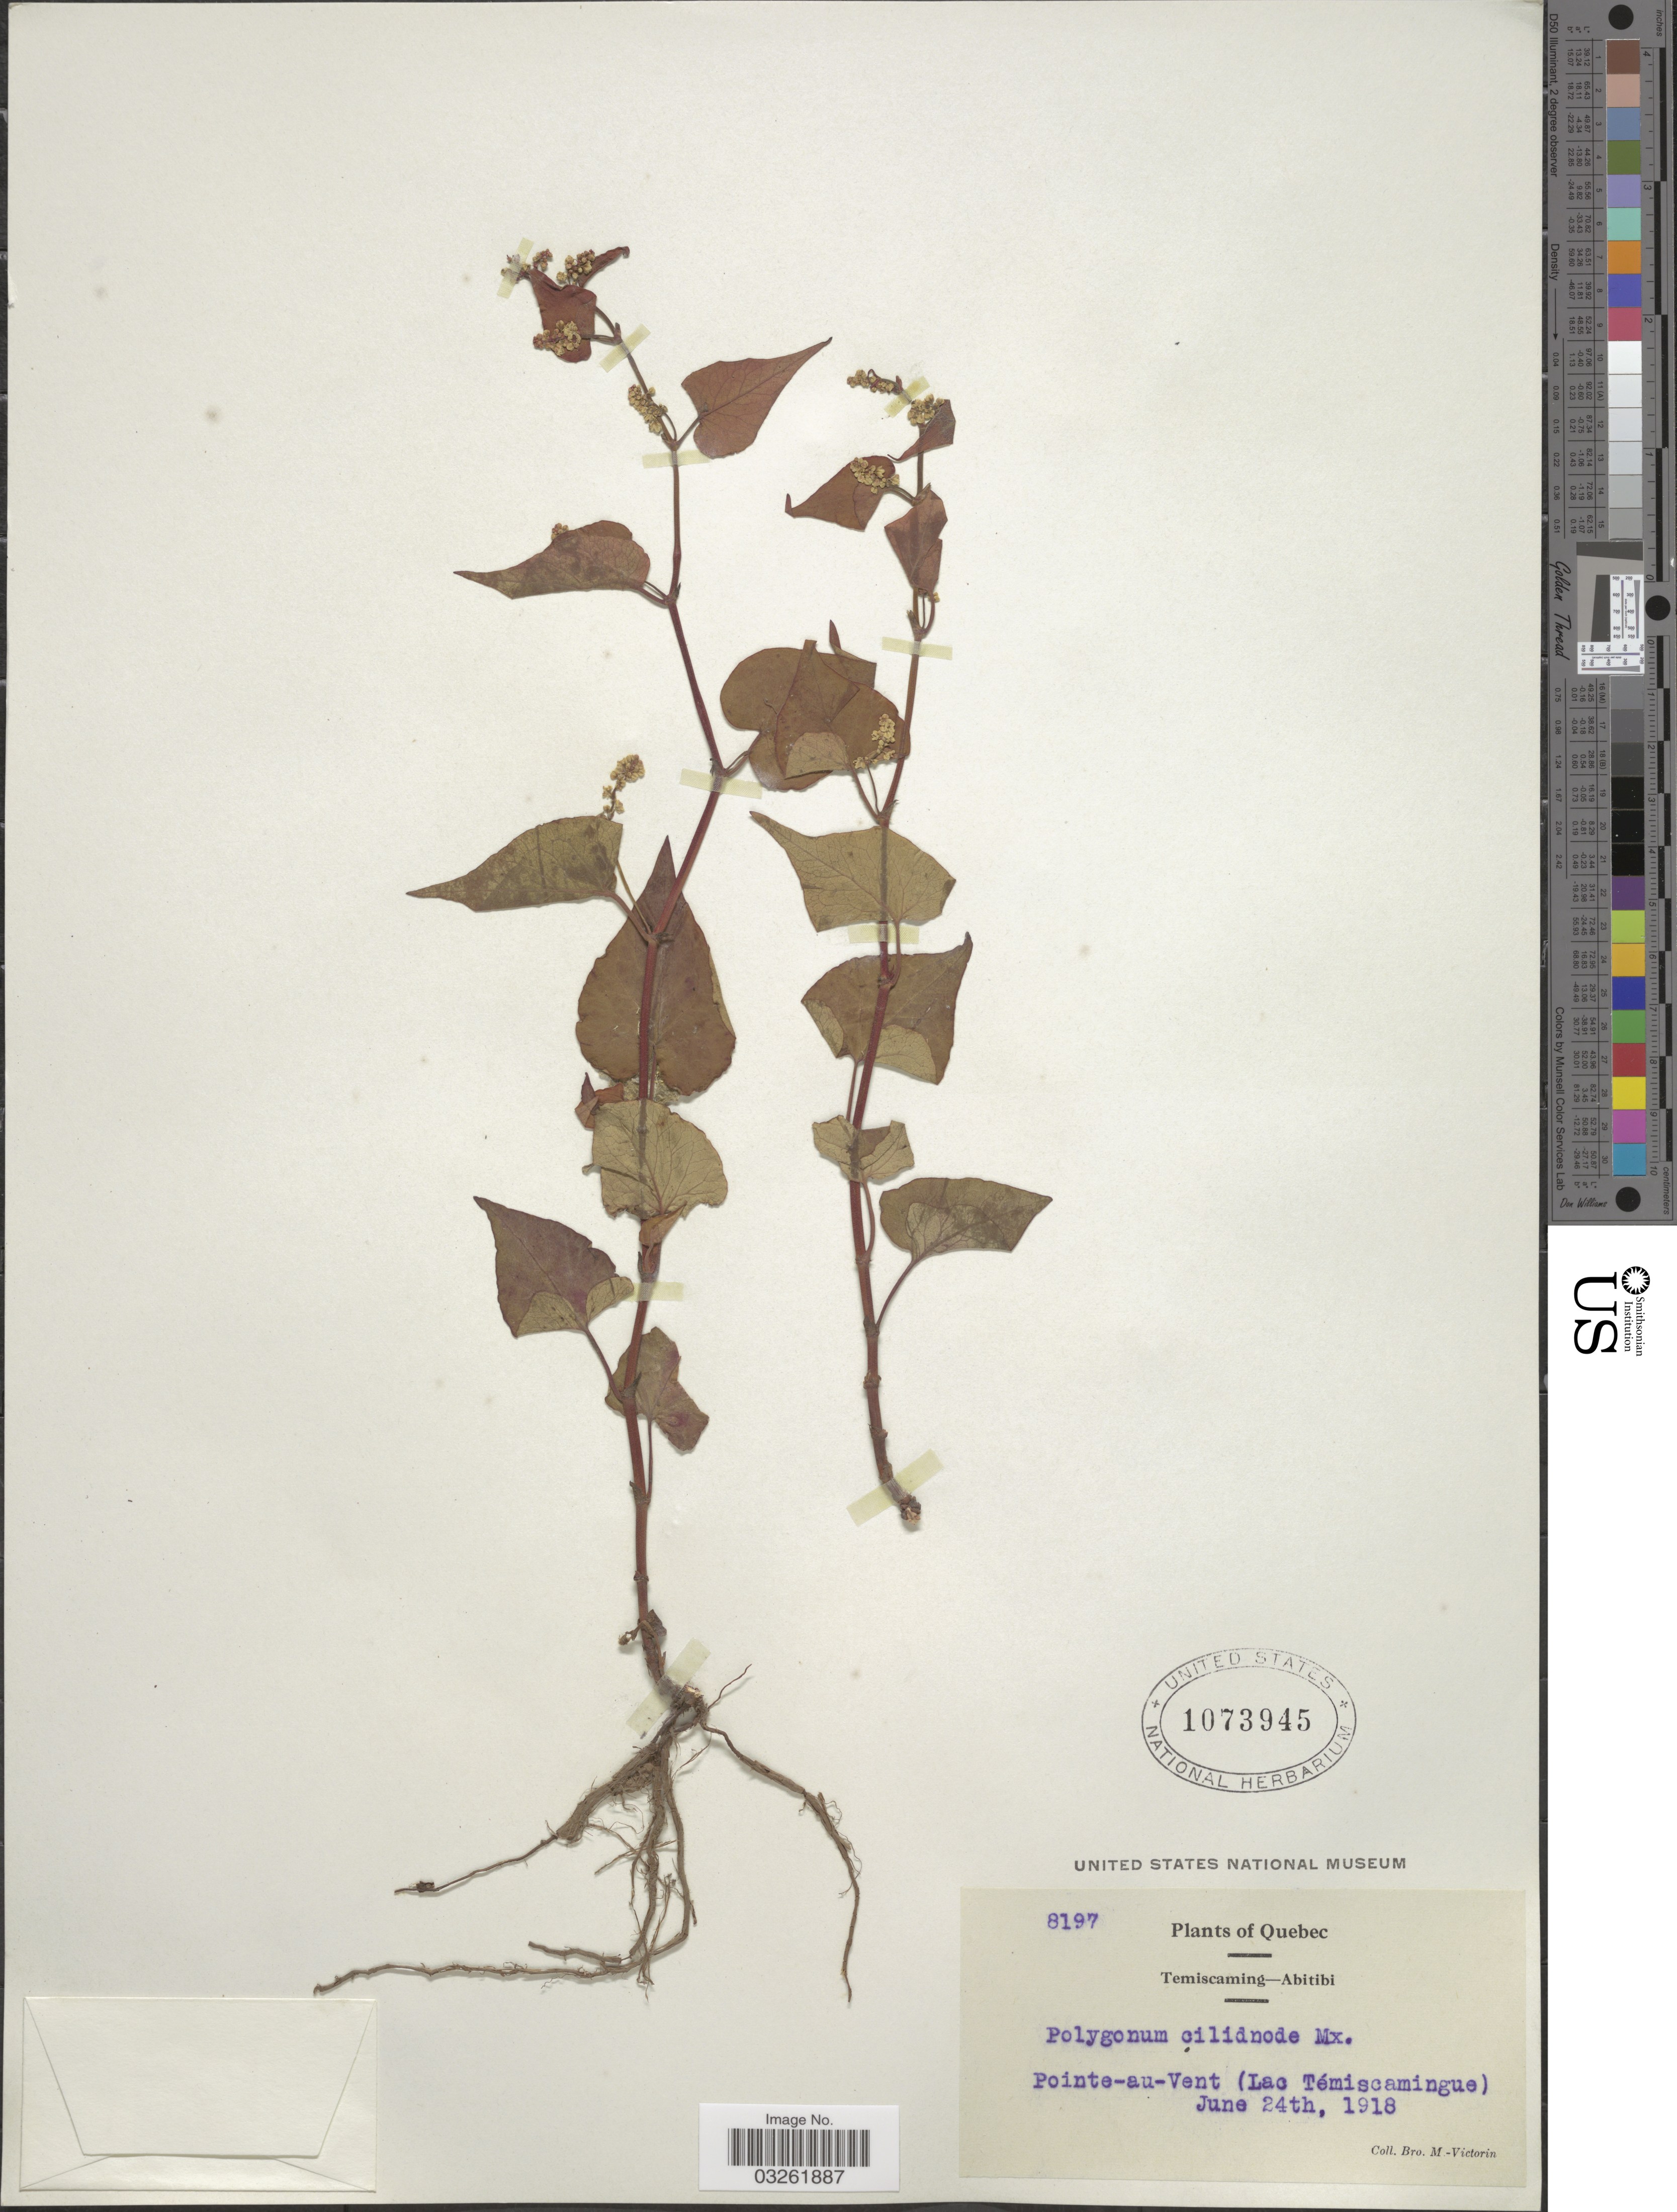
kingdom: Plantae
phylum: Tracheophyta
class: Magnoliopsida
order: Caryophyllales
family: Polygonaceae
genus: Fallopia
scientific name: Fallopia cilinodis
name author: (Michx.) Holub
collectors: Fr. Marie-Victorin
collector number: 8197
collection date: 1918-06-24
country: Canada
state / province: Quebec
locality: Temiscaming-Abitibi. Pointe-au-Vent (Lac Témiscamingue).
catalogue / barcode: US 1073945